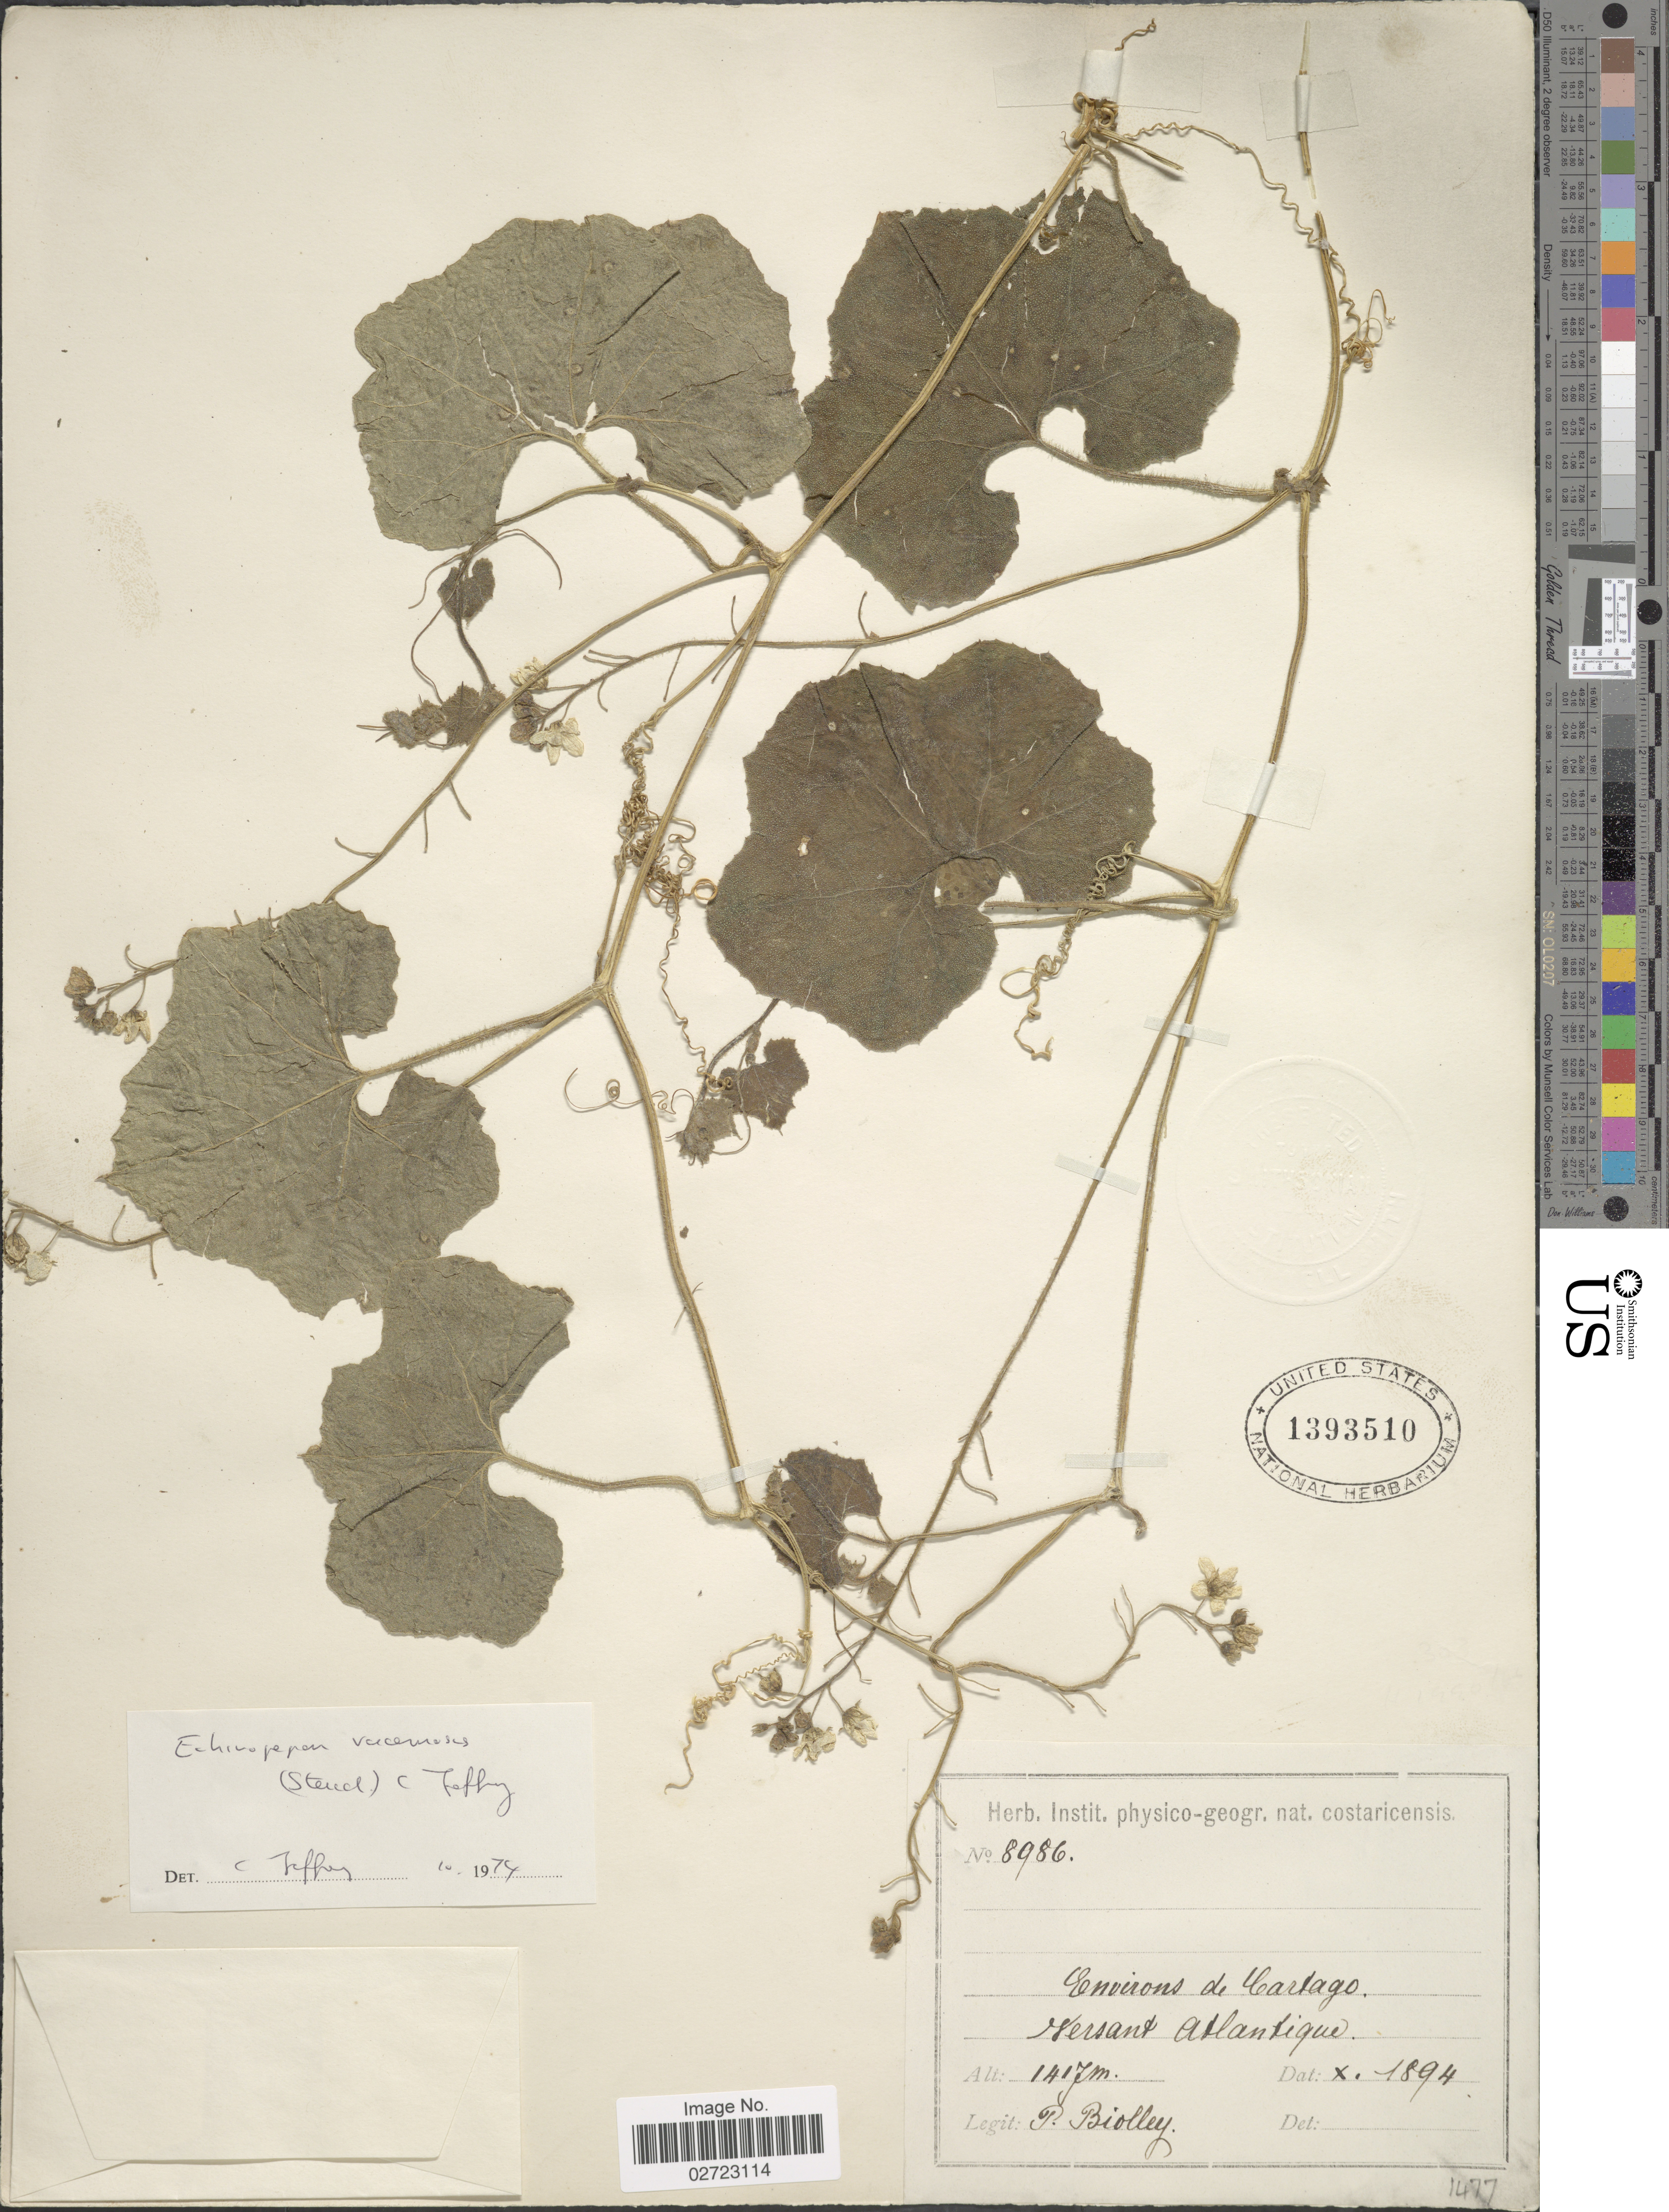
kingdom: Plantae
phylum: Tracheophyta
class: Magnoliopsida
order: Cucurbitales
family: Cucurbitaceae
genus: Echinopepon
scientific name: Echinopepon racemosus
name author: (Steud.) C. Jeffrey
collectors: P. Biolley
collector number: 8986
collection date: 1894-10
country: Costa Rica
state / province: Cartago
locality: Environs de Cartago, versant Atlantique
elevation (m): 1417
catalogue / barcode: US 1393510